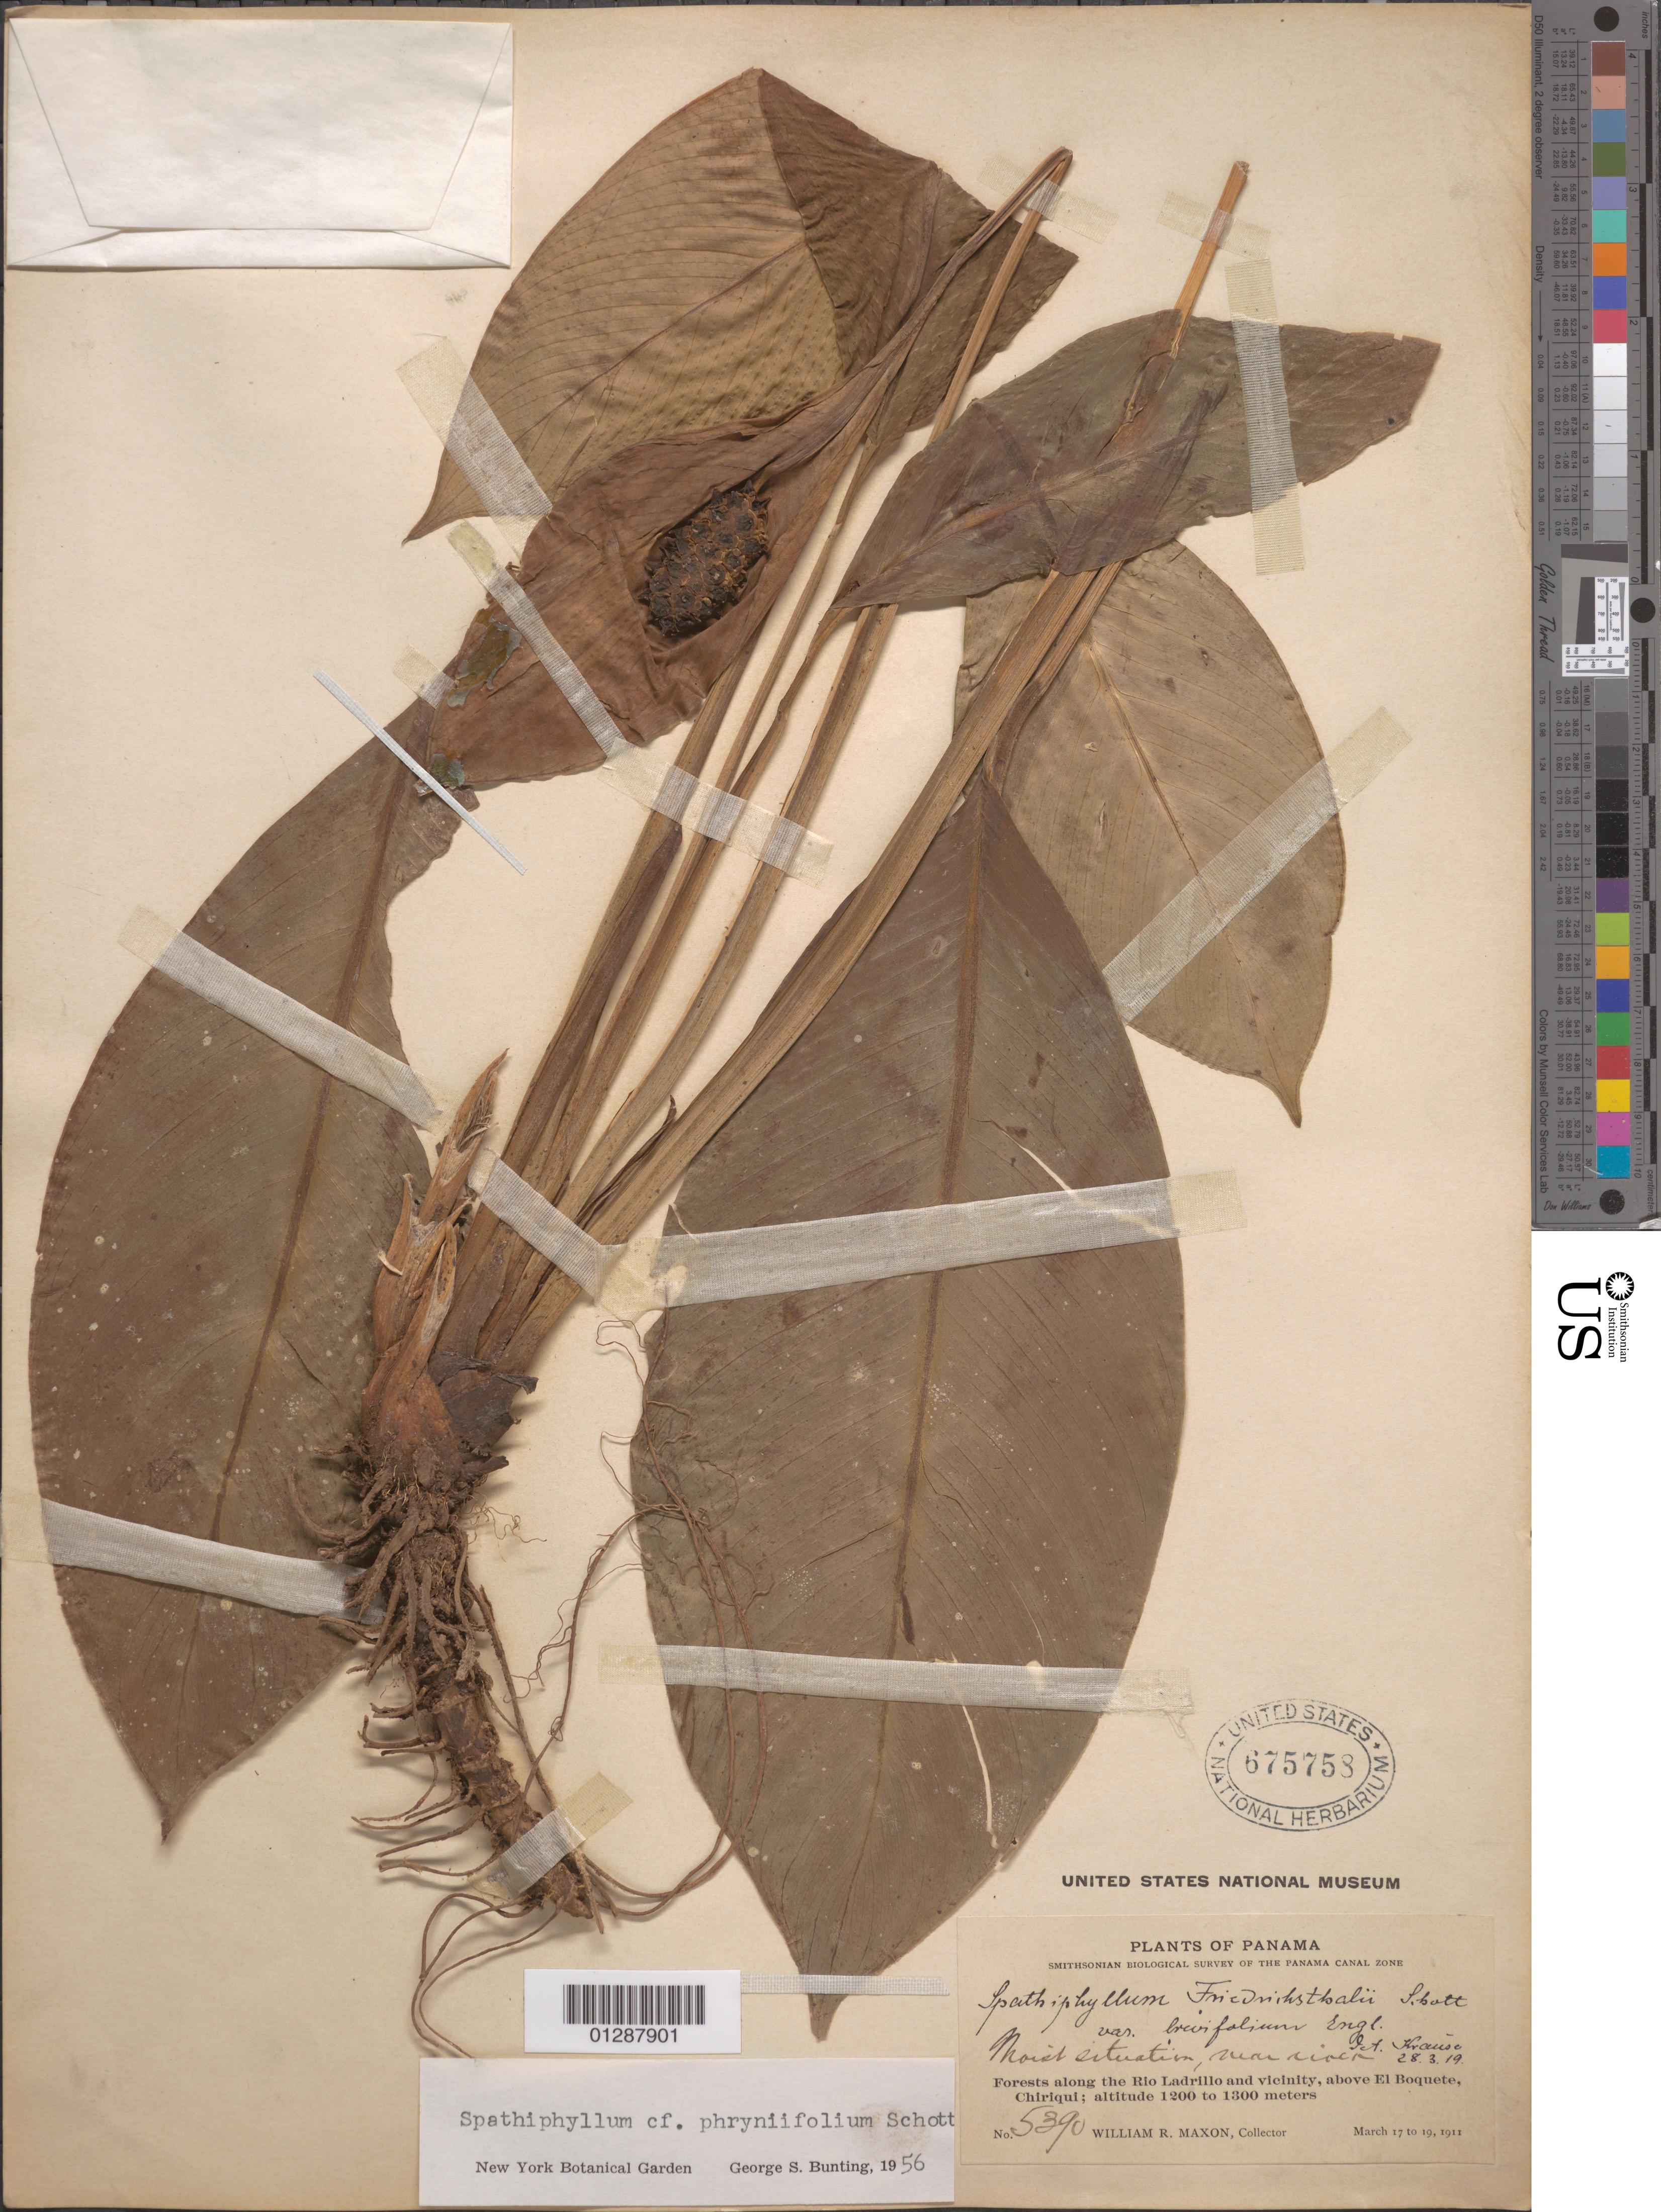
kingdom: Plantae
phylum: Tracheophyta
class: Liliopsida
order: Alismatales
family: Araceae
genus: Spathiphyllum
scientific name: Spathiphyllum phryniifolium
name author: Schott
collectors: W. R. Maxon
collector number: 5390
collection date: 1911-03-17/1911-03-19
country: Panama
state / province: Chiriqui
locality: Along the Rio Ladrillo and vicinity, above El Boquete.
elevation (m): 1200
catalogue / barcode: US 675758